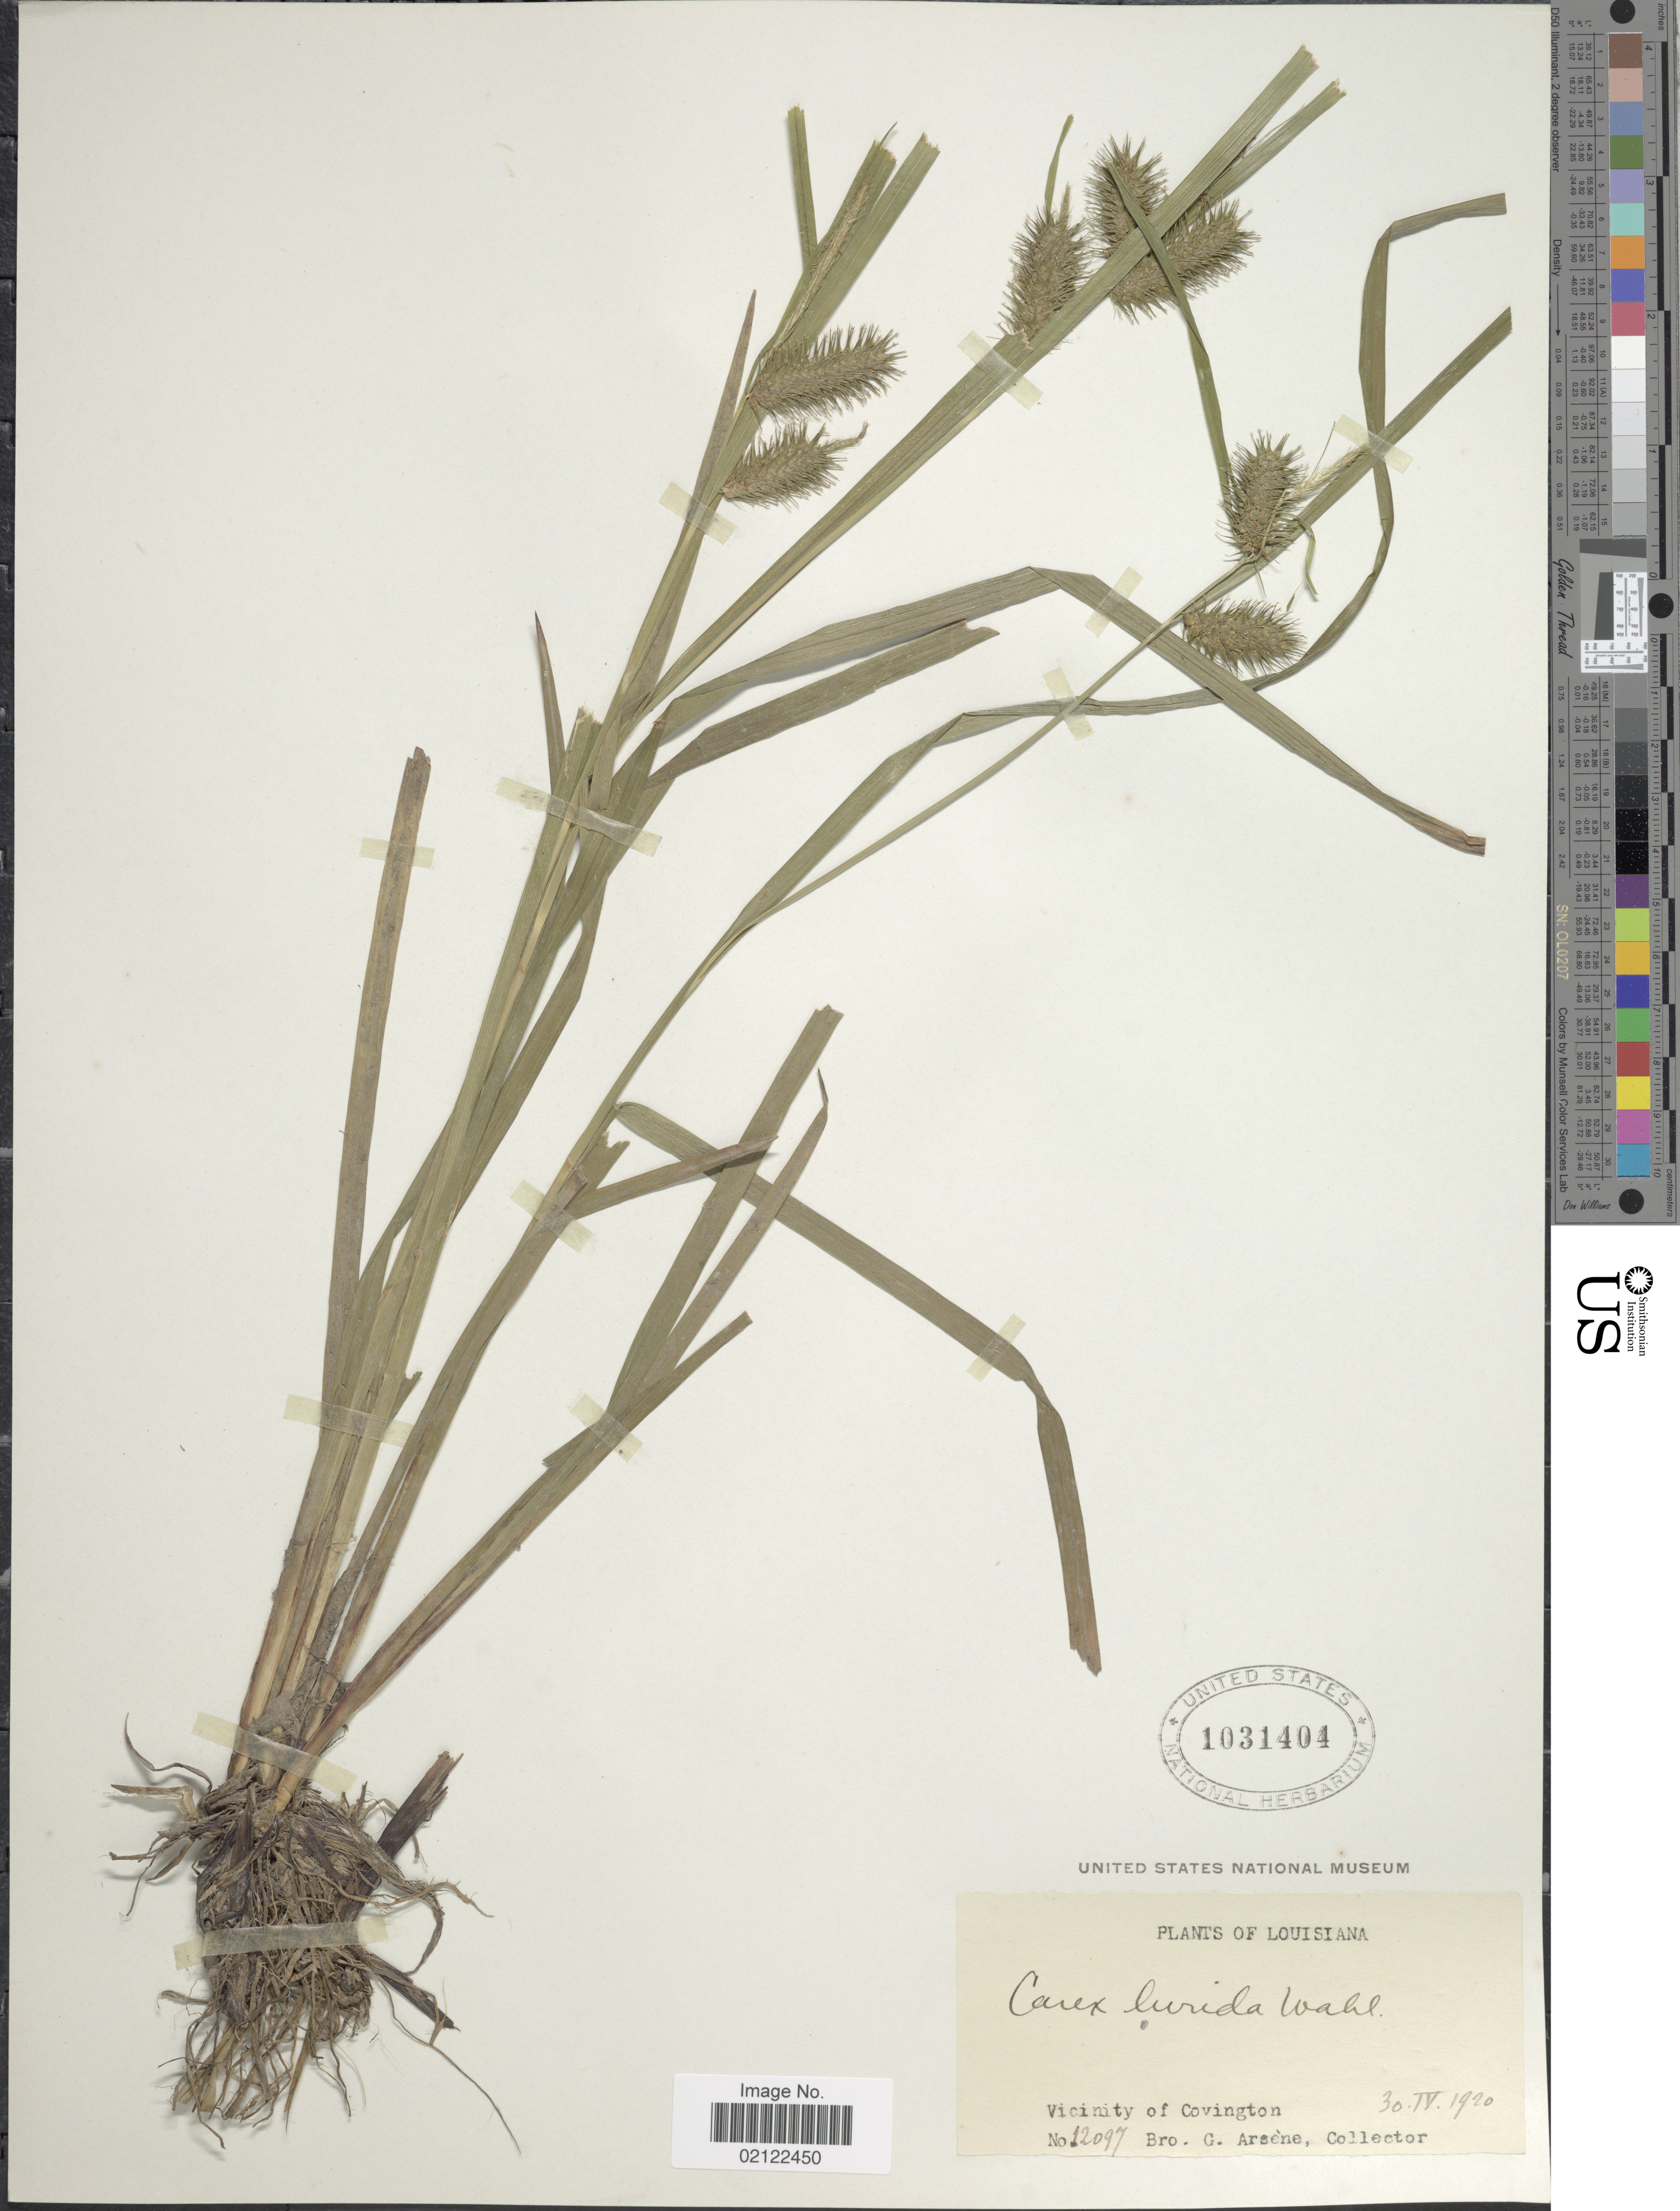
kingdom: Plantae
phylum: Tracheophyta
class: Liliopsida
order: Poales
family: Cyperaceae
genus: Carex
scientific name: Carex lurida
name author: Wahlenb.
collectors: Bro. G. Arsène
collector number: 12097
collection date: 1920-04-30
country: United States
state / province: Louisiana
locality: Vicinity of Covington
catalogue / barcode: US 1031404